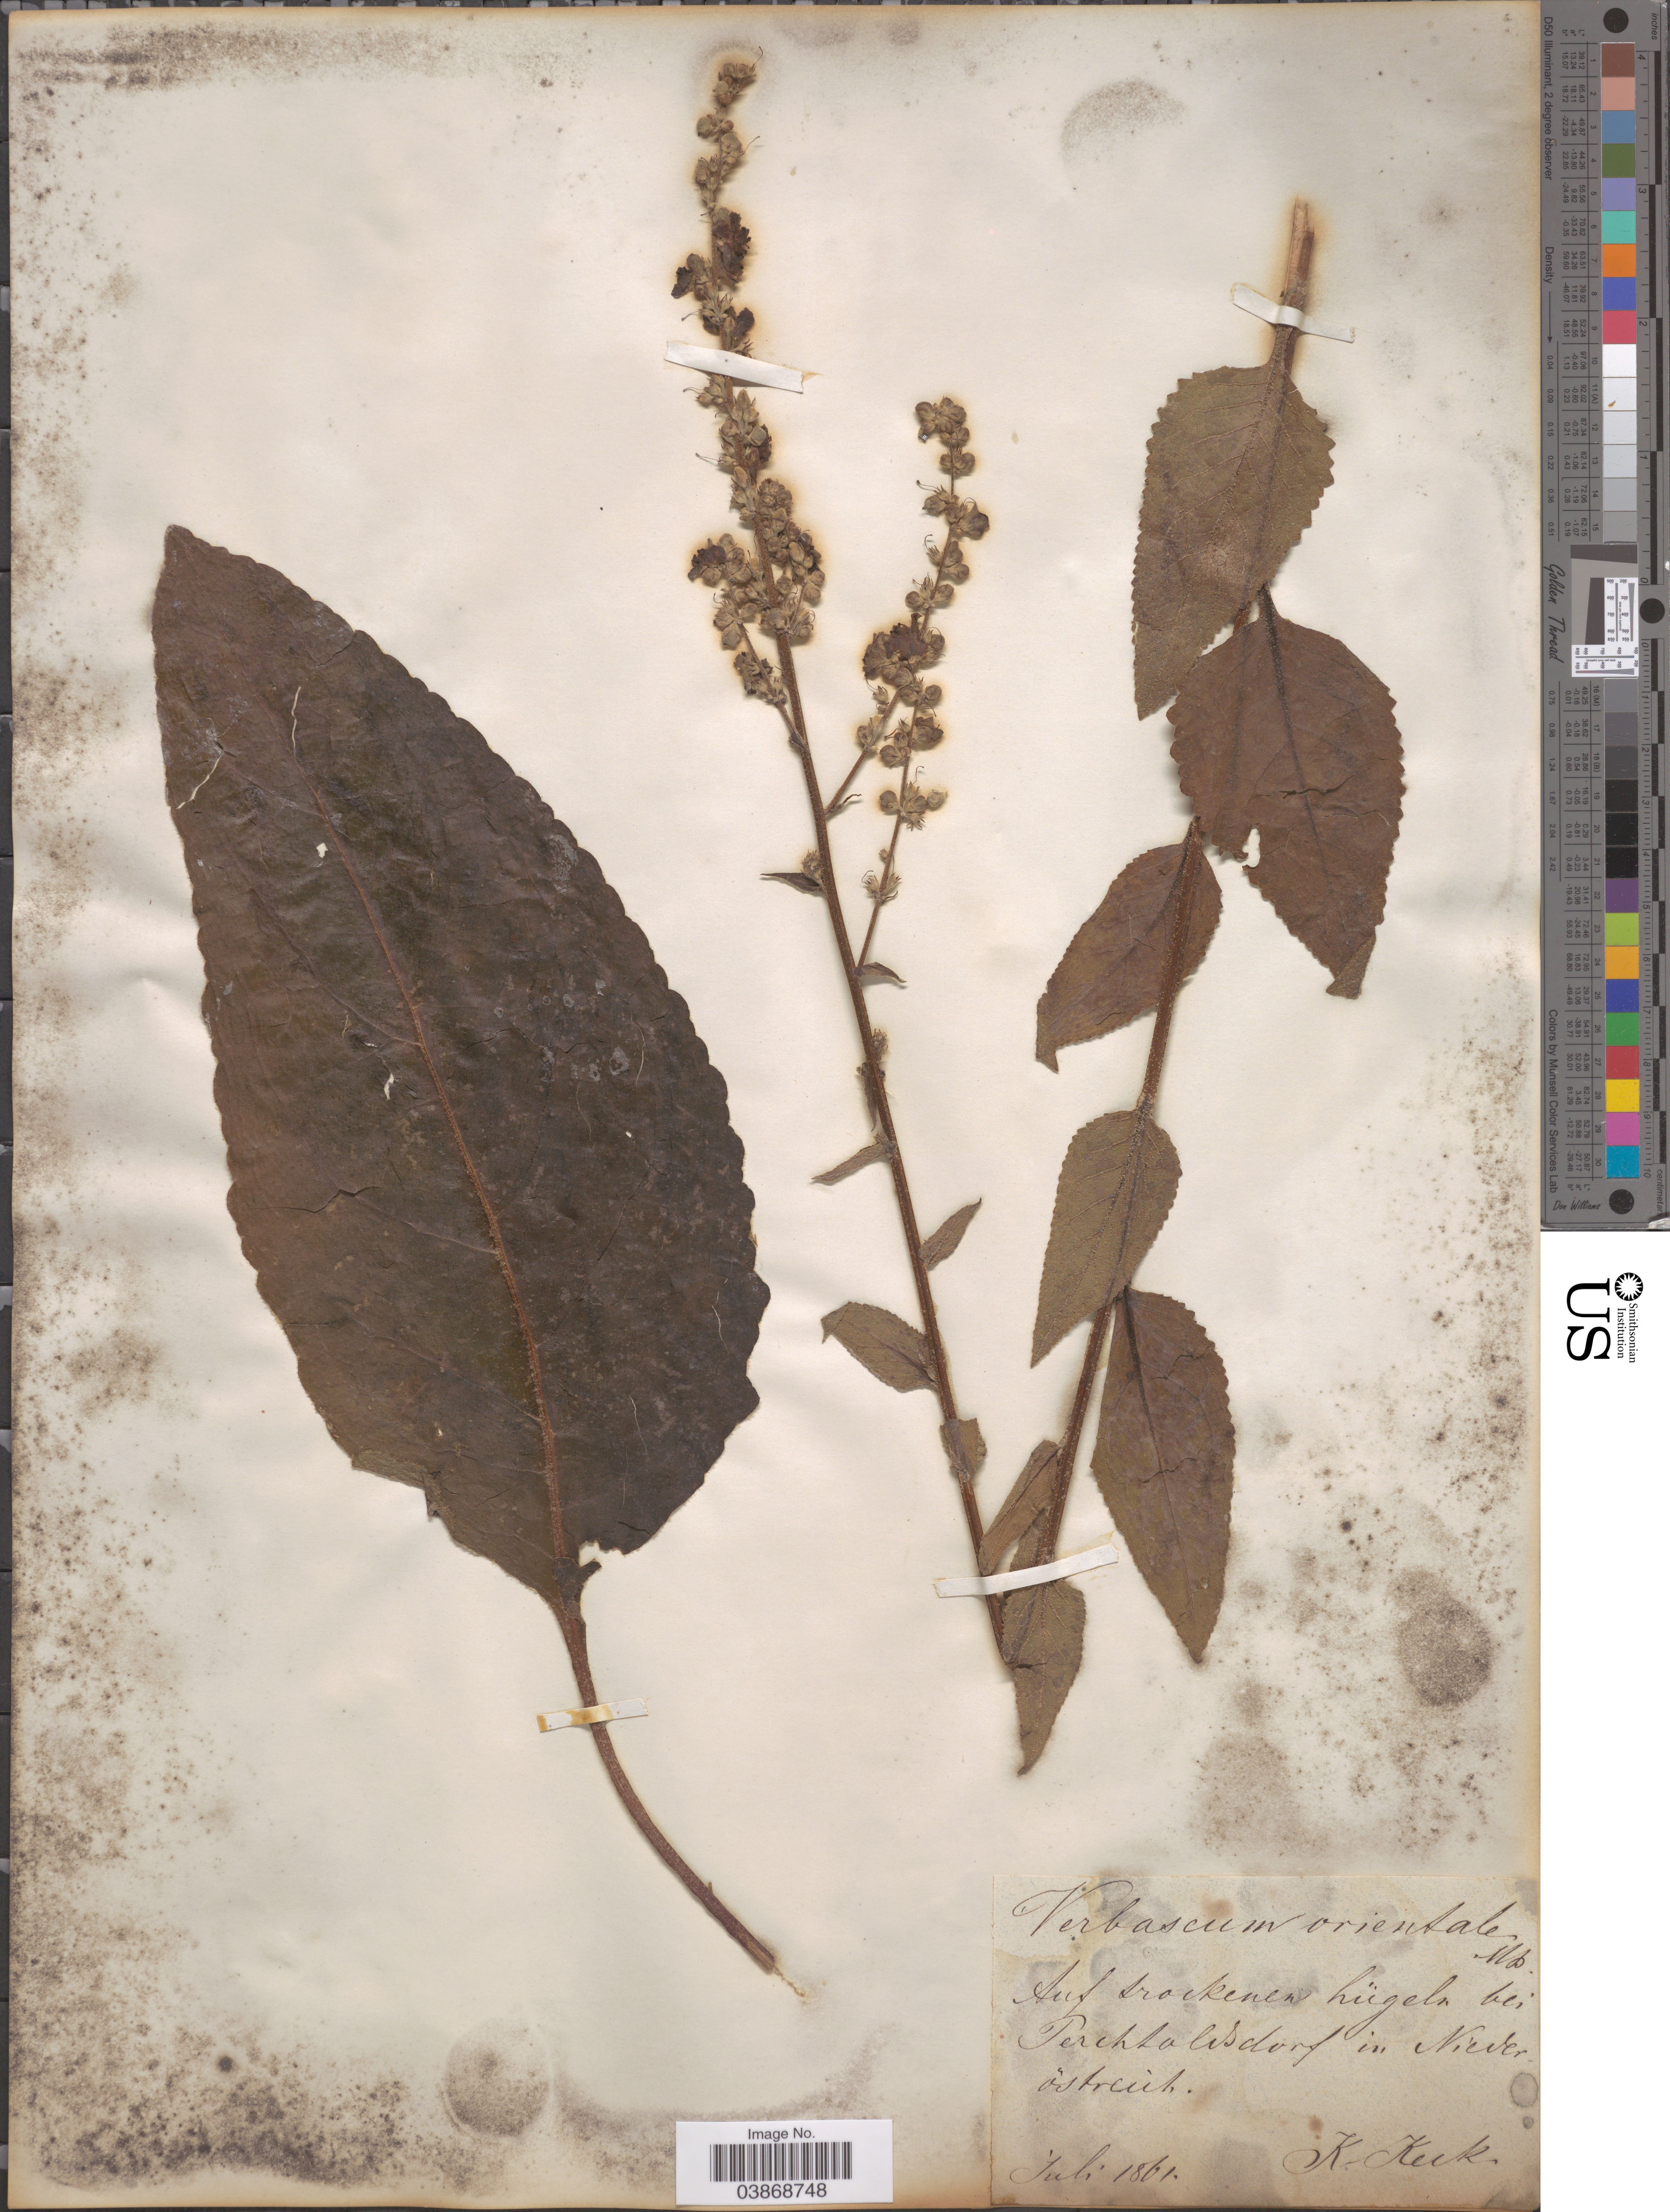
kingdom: Plantae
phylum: Tracheophyta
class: Magnoliopsida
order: Lamiales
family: Scrophulariaceae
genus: Verbascum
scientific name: Verbascum orientale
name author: (L.) All.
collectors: K. Keck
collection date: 1861-07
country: Austria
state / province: Niederosterreich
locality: Auf krackenen hügeln bei Perchtoldsdorf. [interpreted]